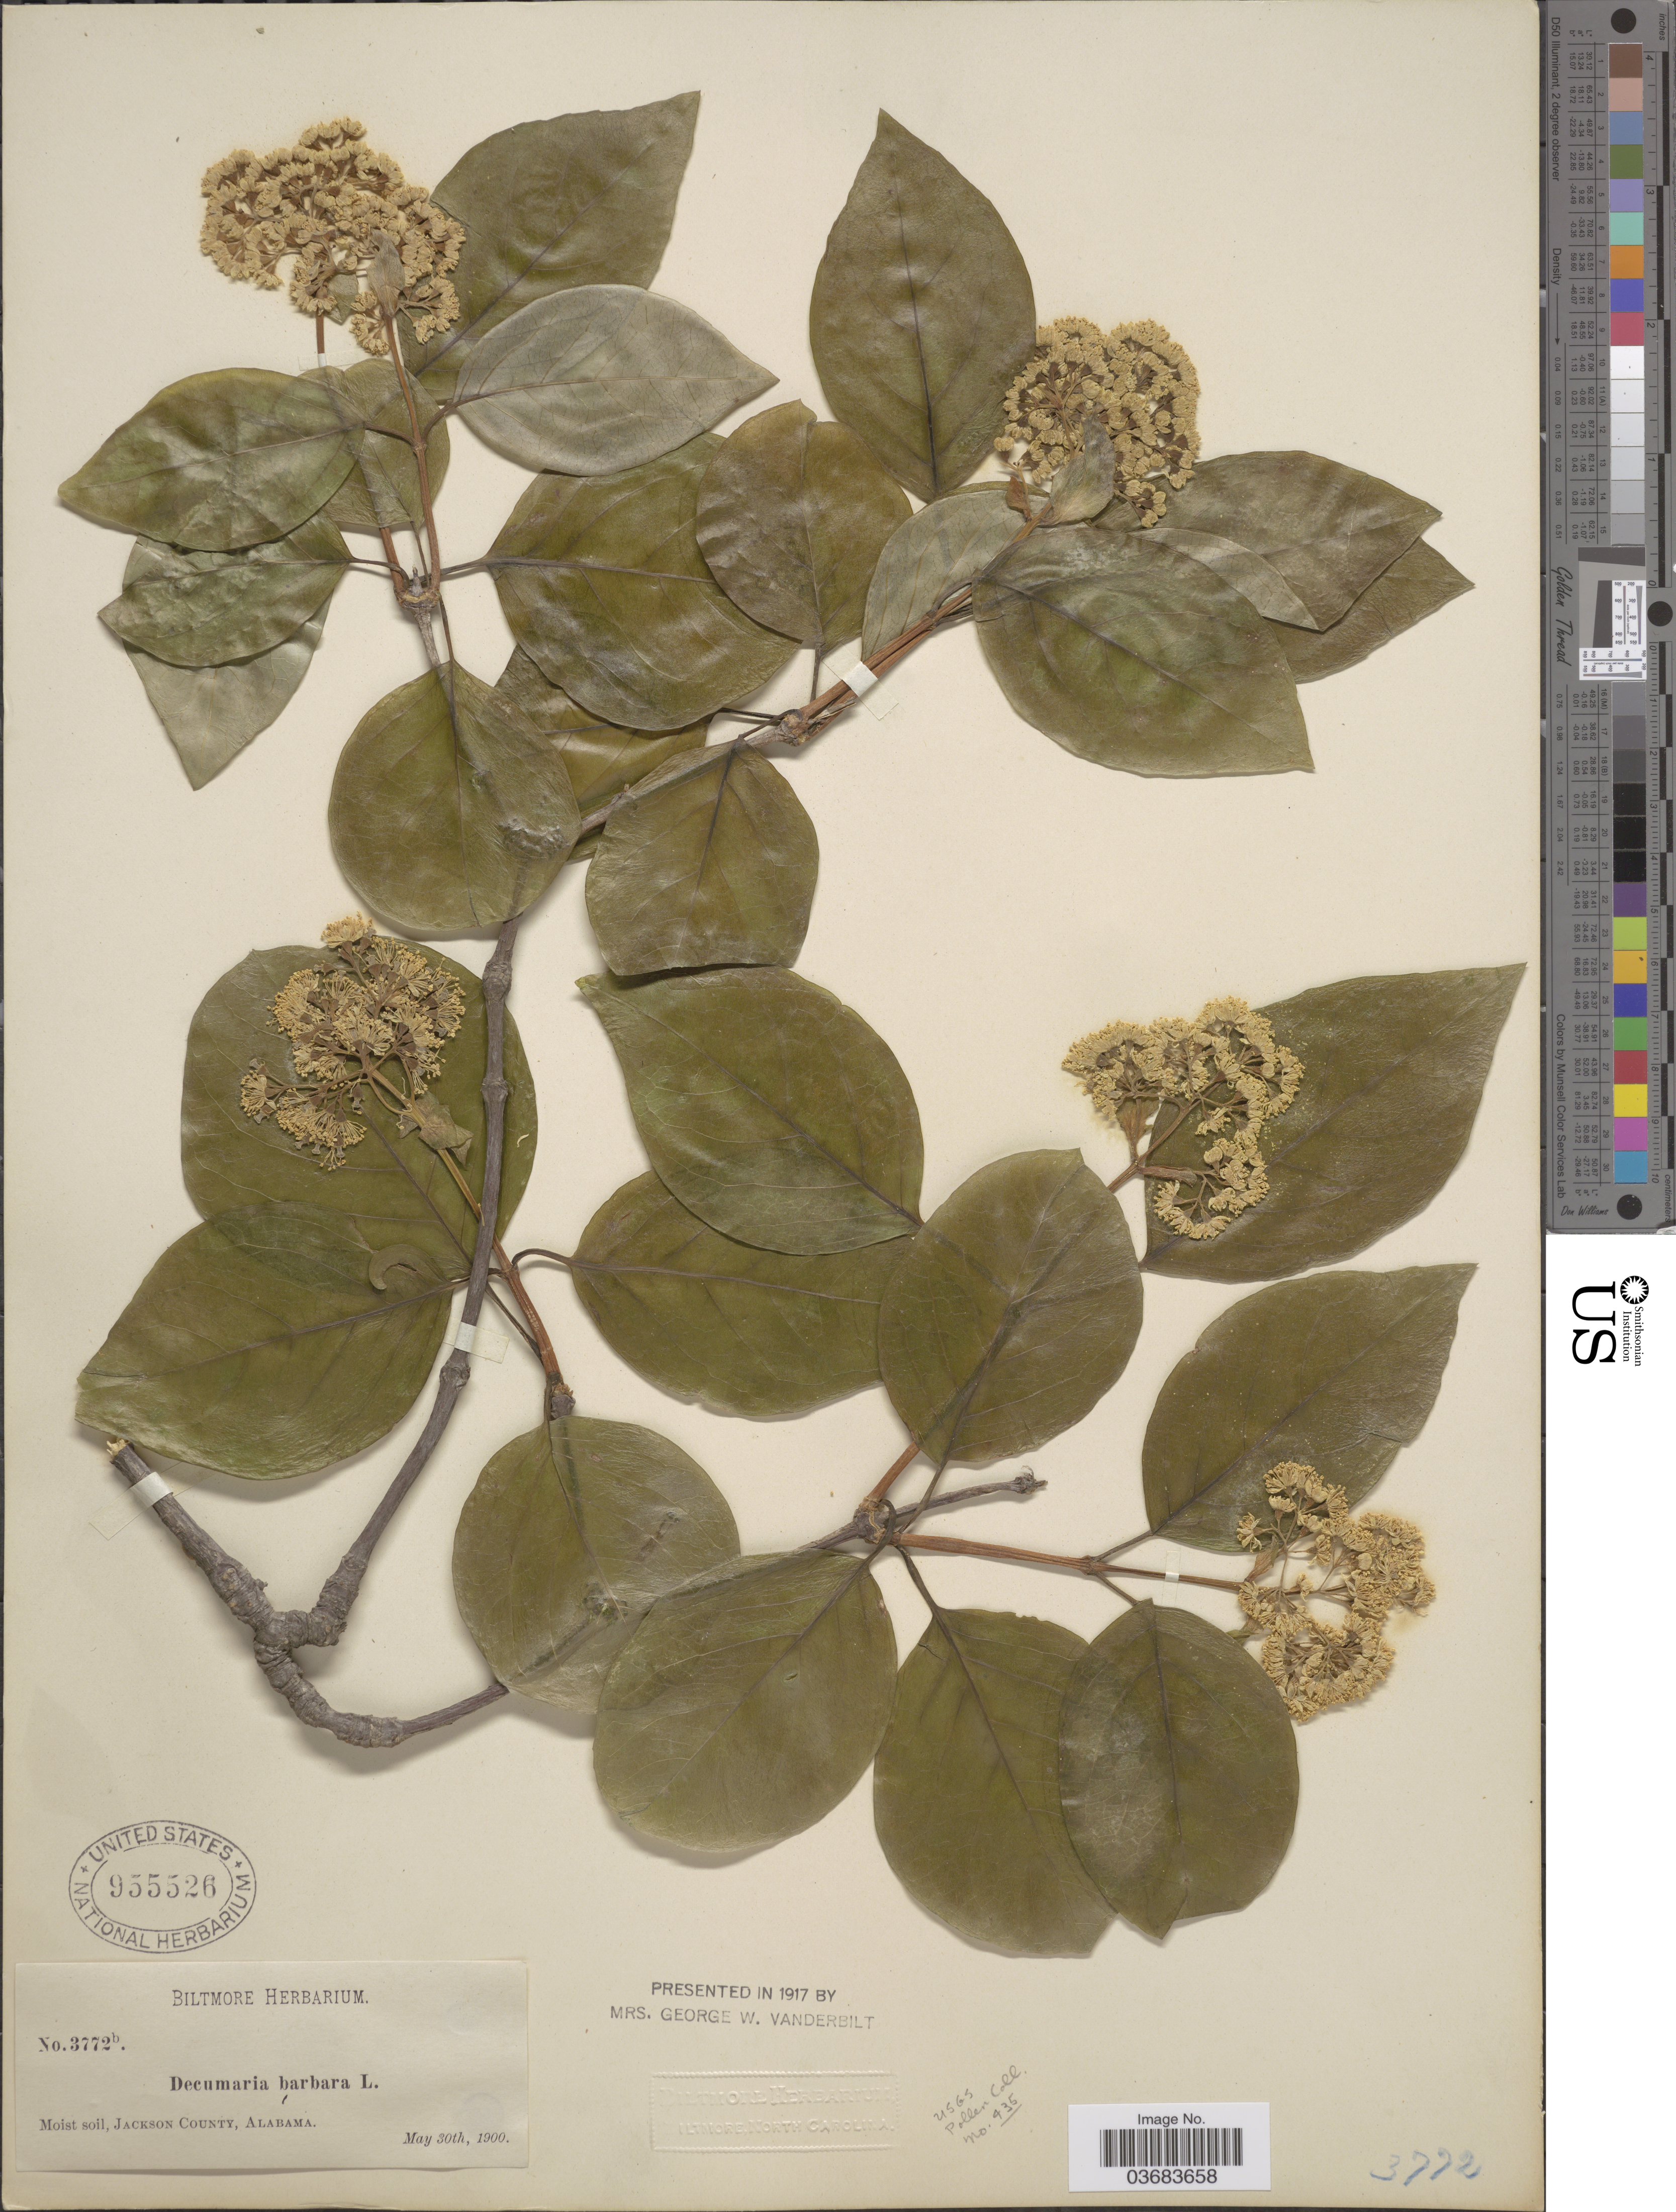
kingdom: Plantae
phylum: Tracheophyta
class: Magnoliopsida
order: Cornales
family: Hydrangeaceae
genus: Hydrangea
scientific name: Hydrangea barbara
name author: (L.) Bernd Schulz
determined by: Strong, Mark T., (BOT), Smithsonian Institution - National Museum of Natural History (UNITED STATES)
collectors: ex herb. Biltmore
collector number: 3772b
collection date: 1900-05-30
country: United States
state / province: Alabama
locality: Moist soil, Jackson County.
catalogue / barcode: US 955526